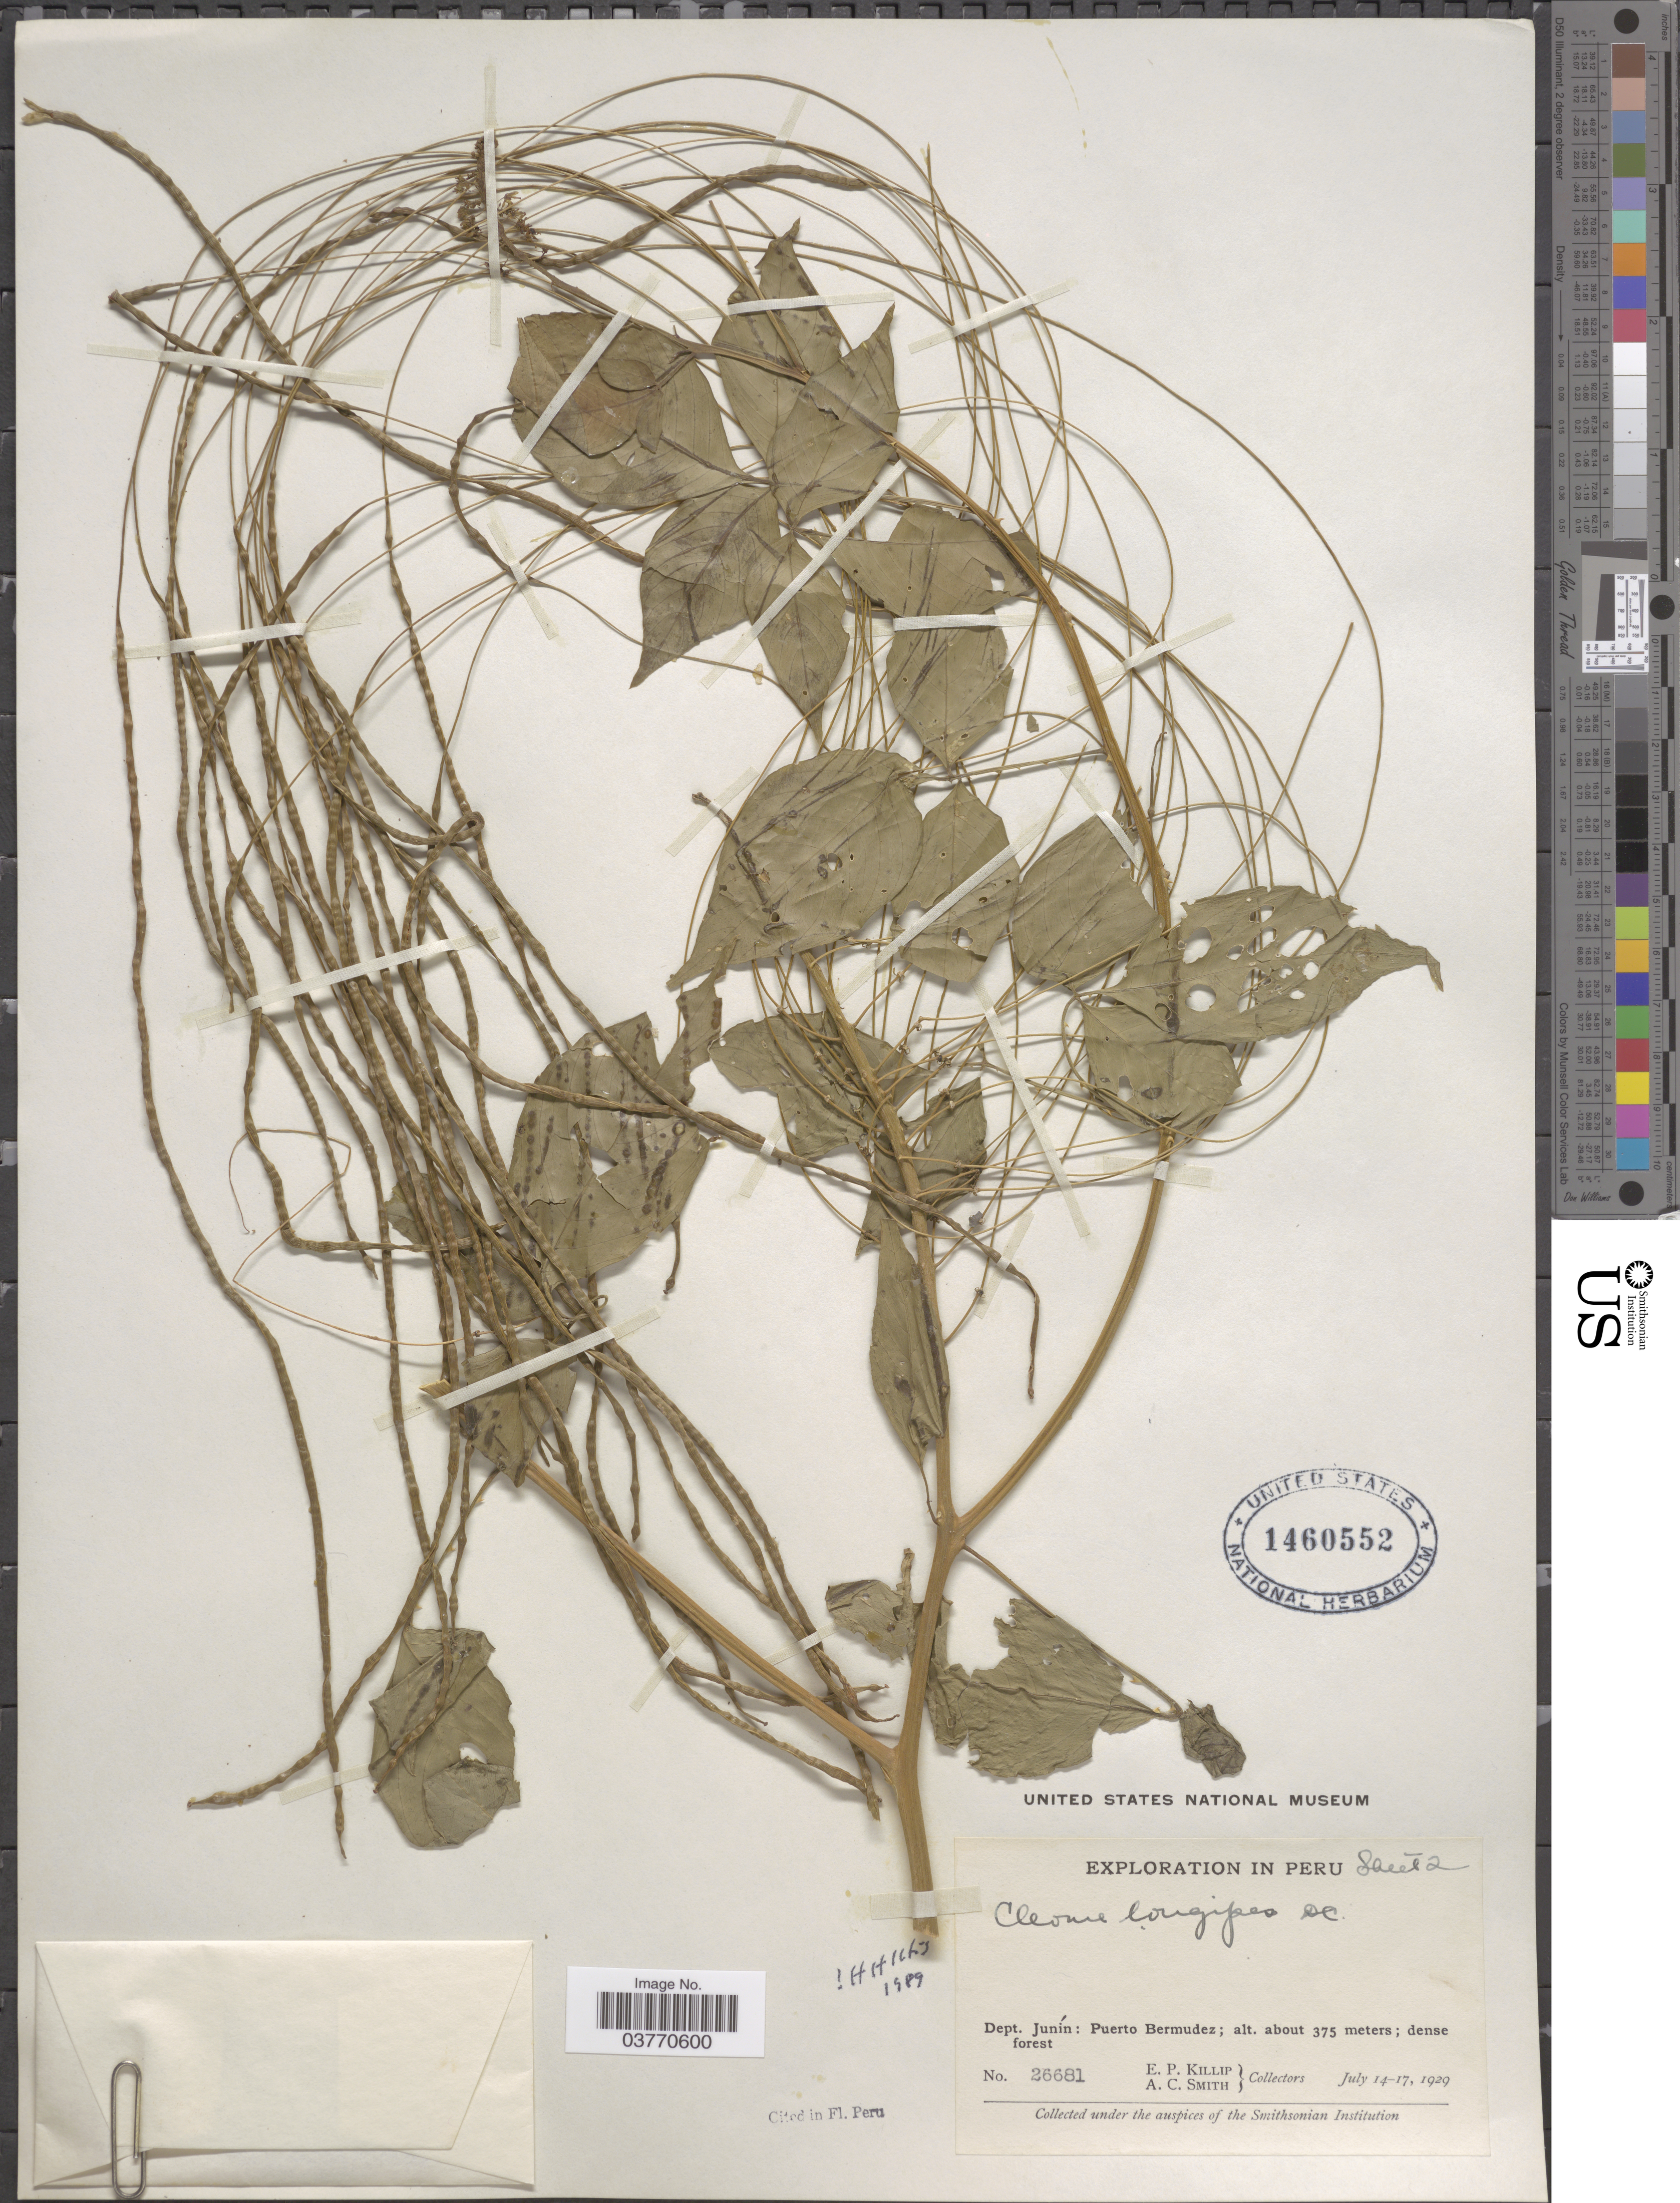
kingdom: Plantae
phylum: Tracheophyta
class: Magnoliopsida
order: Brassicales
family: Cleomaceae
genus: Tarenaya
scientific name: Tarenaya longipes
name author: (Lamb. ex DC.) Iltis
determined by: Strong, M. T., (US), Smithsonian Institution - National Museum of Natural History (UNITED STATES)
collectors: E. P. Killip & A. C. Smith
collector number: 26681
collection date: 1929-07-14/1929-07-17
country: Peru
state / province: Junín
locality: Dept. Junin: Puerto Bermudez.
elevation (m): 375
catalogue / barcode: US 1460552